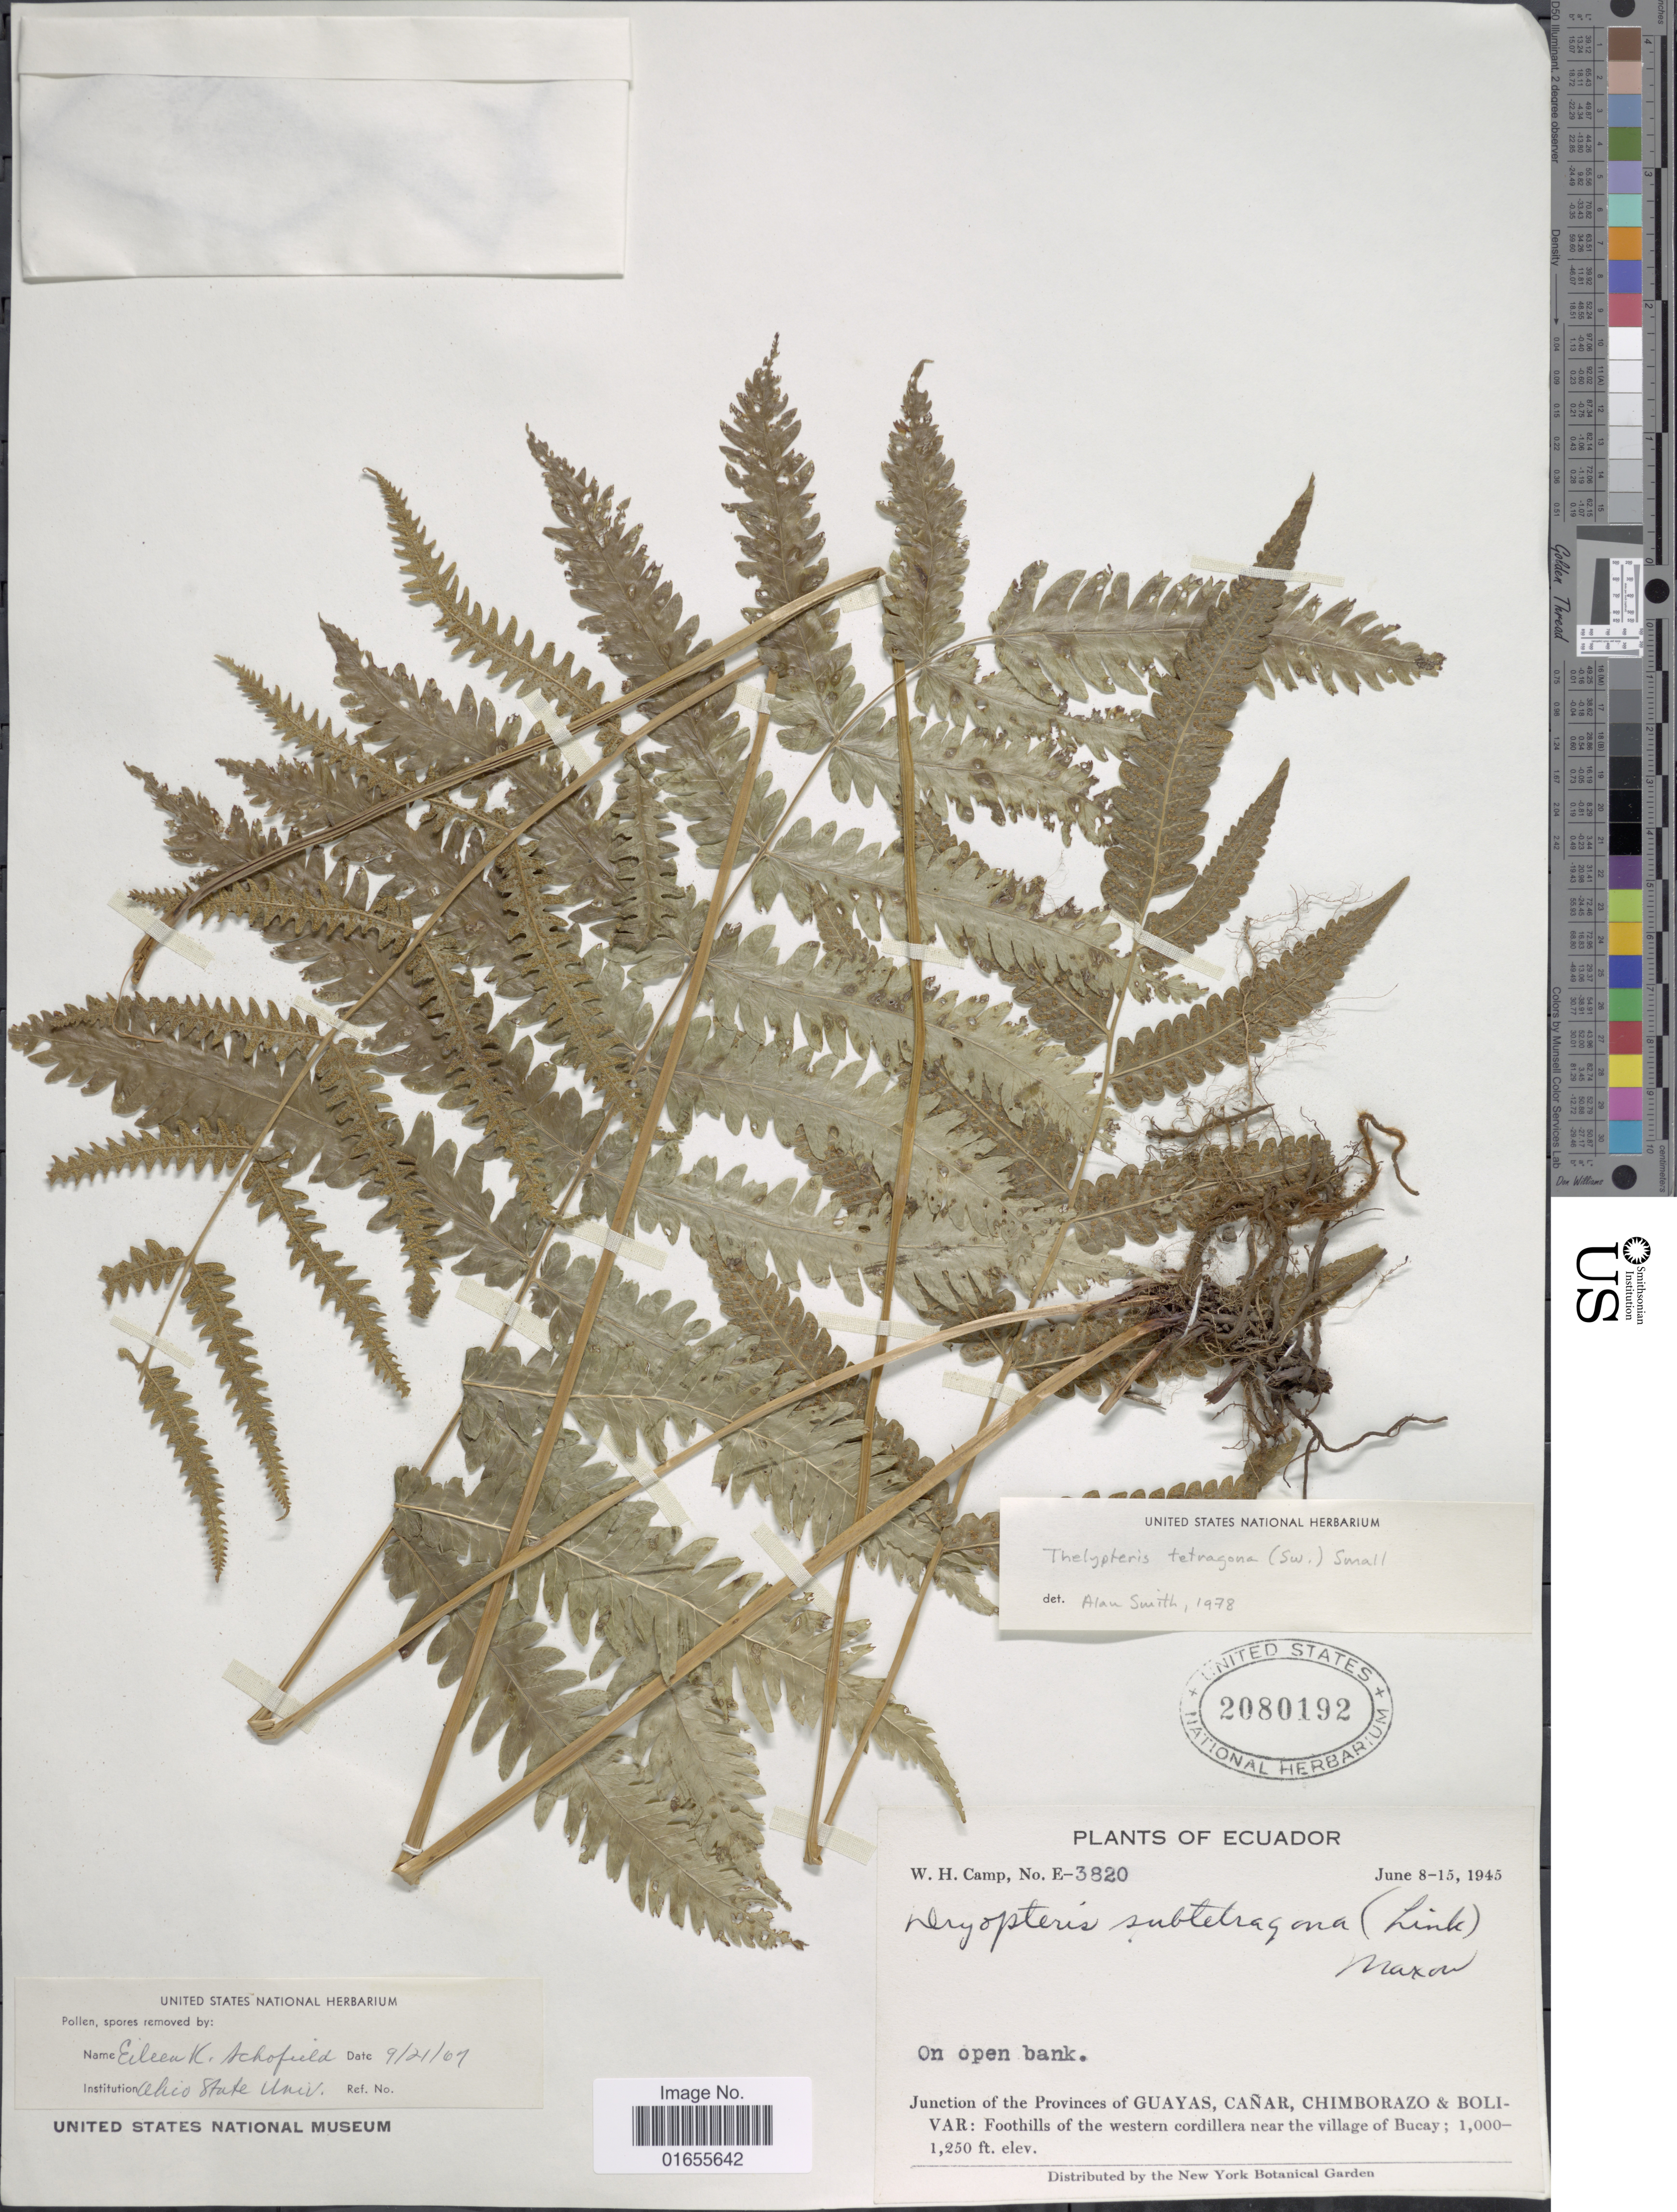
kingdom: Plantae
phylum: Tracheophyta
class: Polypodiopsida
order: Polypodiales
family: Thelypteridaceae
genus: Goniopteris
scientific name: Goniopteris tetragona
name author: (C. Presl) Sw.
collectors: W. H. Camp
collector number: E-3820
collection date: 1945-06-08/1945-06-15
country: Ecuador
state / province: Guayas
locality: Canar, Chimborazo & Bolivar: Foothills of the western cordillera near the village of Bucay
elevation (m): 305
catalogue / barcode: US 2080192